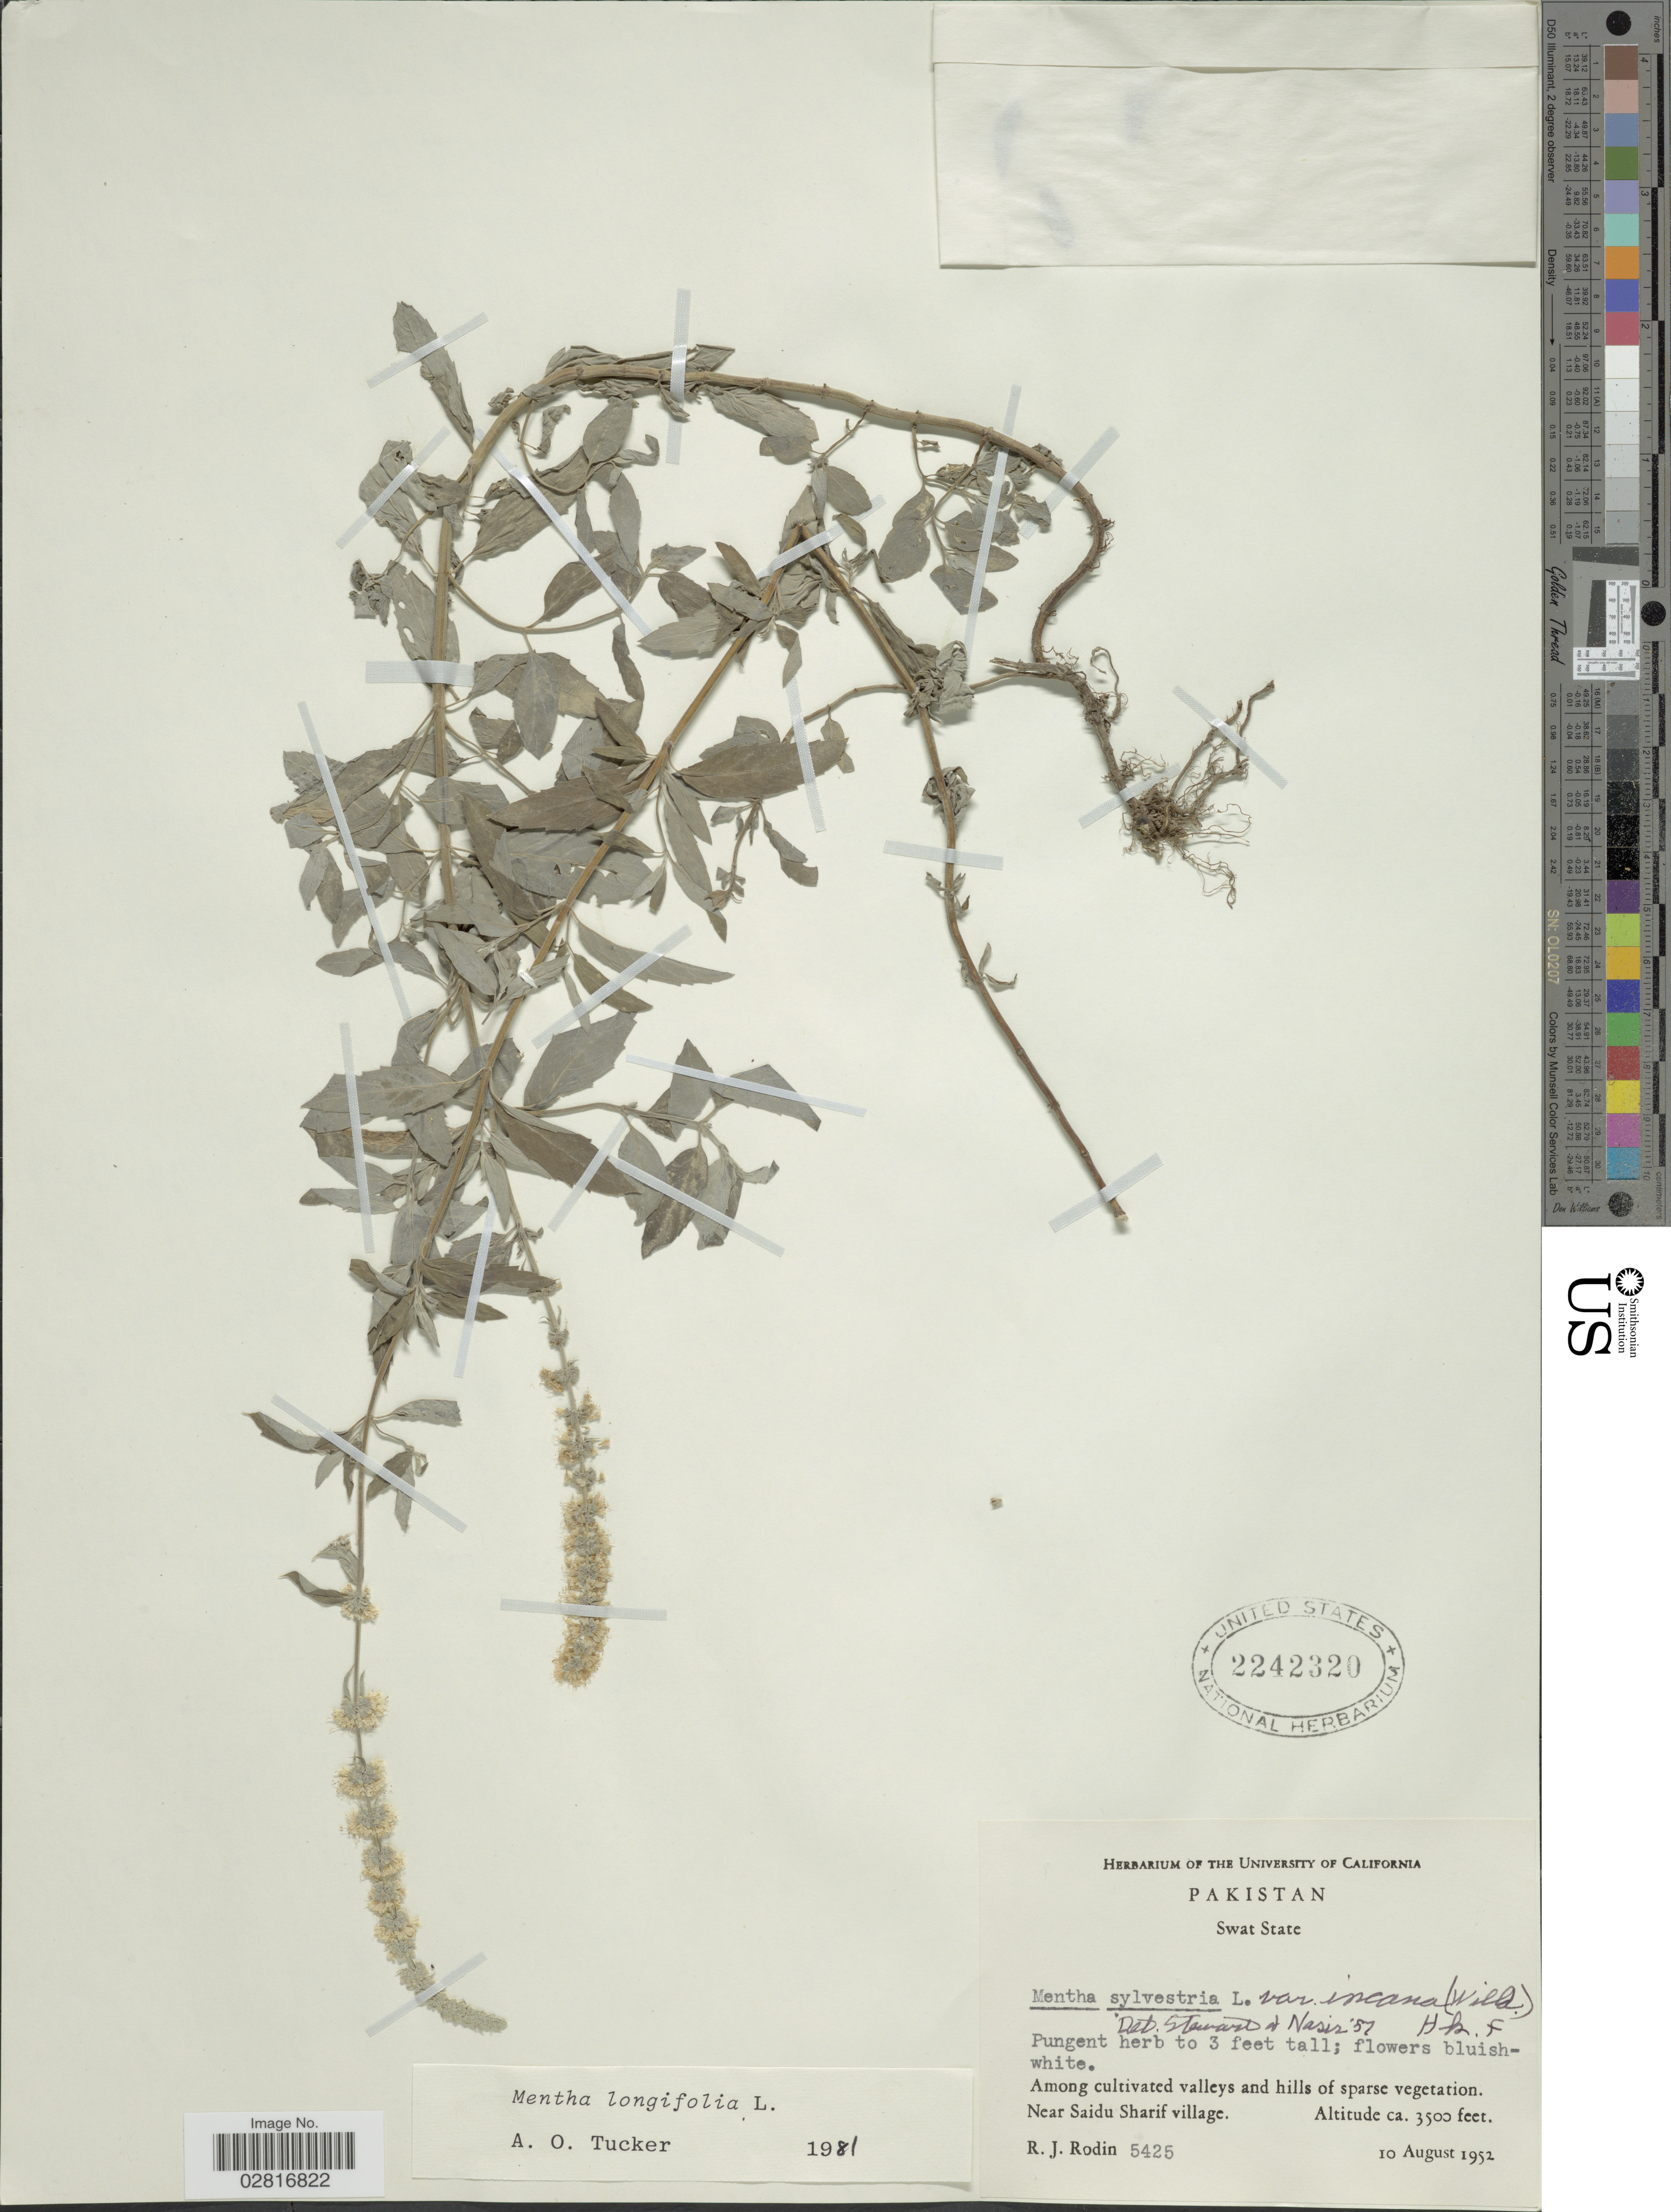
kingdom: Plantae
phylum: Tracheophyta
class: Magnoliopsida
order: Lamiales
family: Lamiaceae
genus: Mentha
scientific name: Mentha longifolia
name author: (L.) L.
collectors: R. J. Rodin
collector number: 5425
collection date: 1952-08-10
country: Pakistan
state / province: Khyber Pakhtunkhwa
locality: Swat State, Among cultivated valleys and hills of sparse vegetation, Near Saidu Sharif village.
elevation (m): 1067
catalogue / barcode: US 2242320